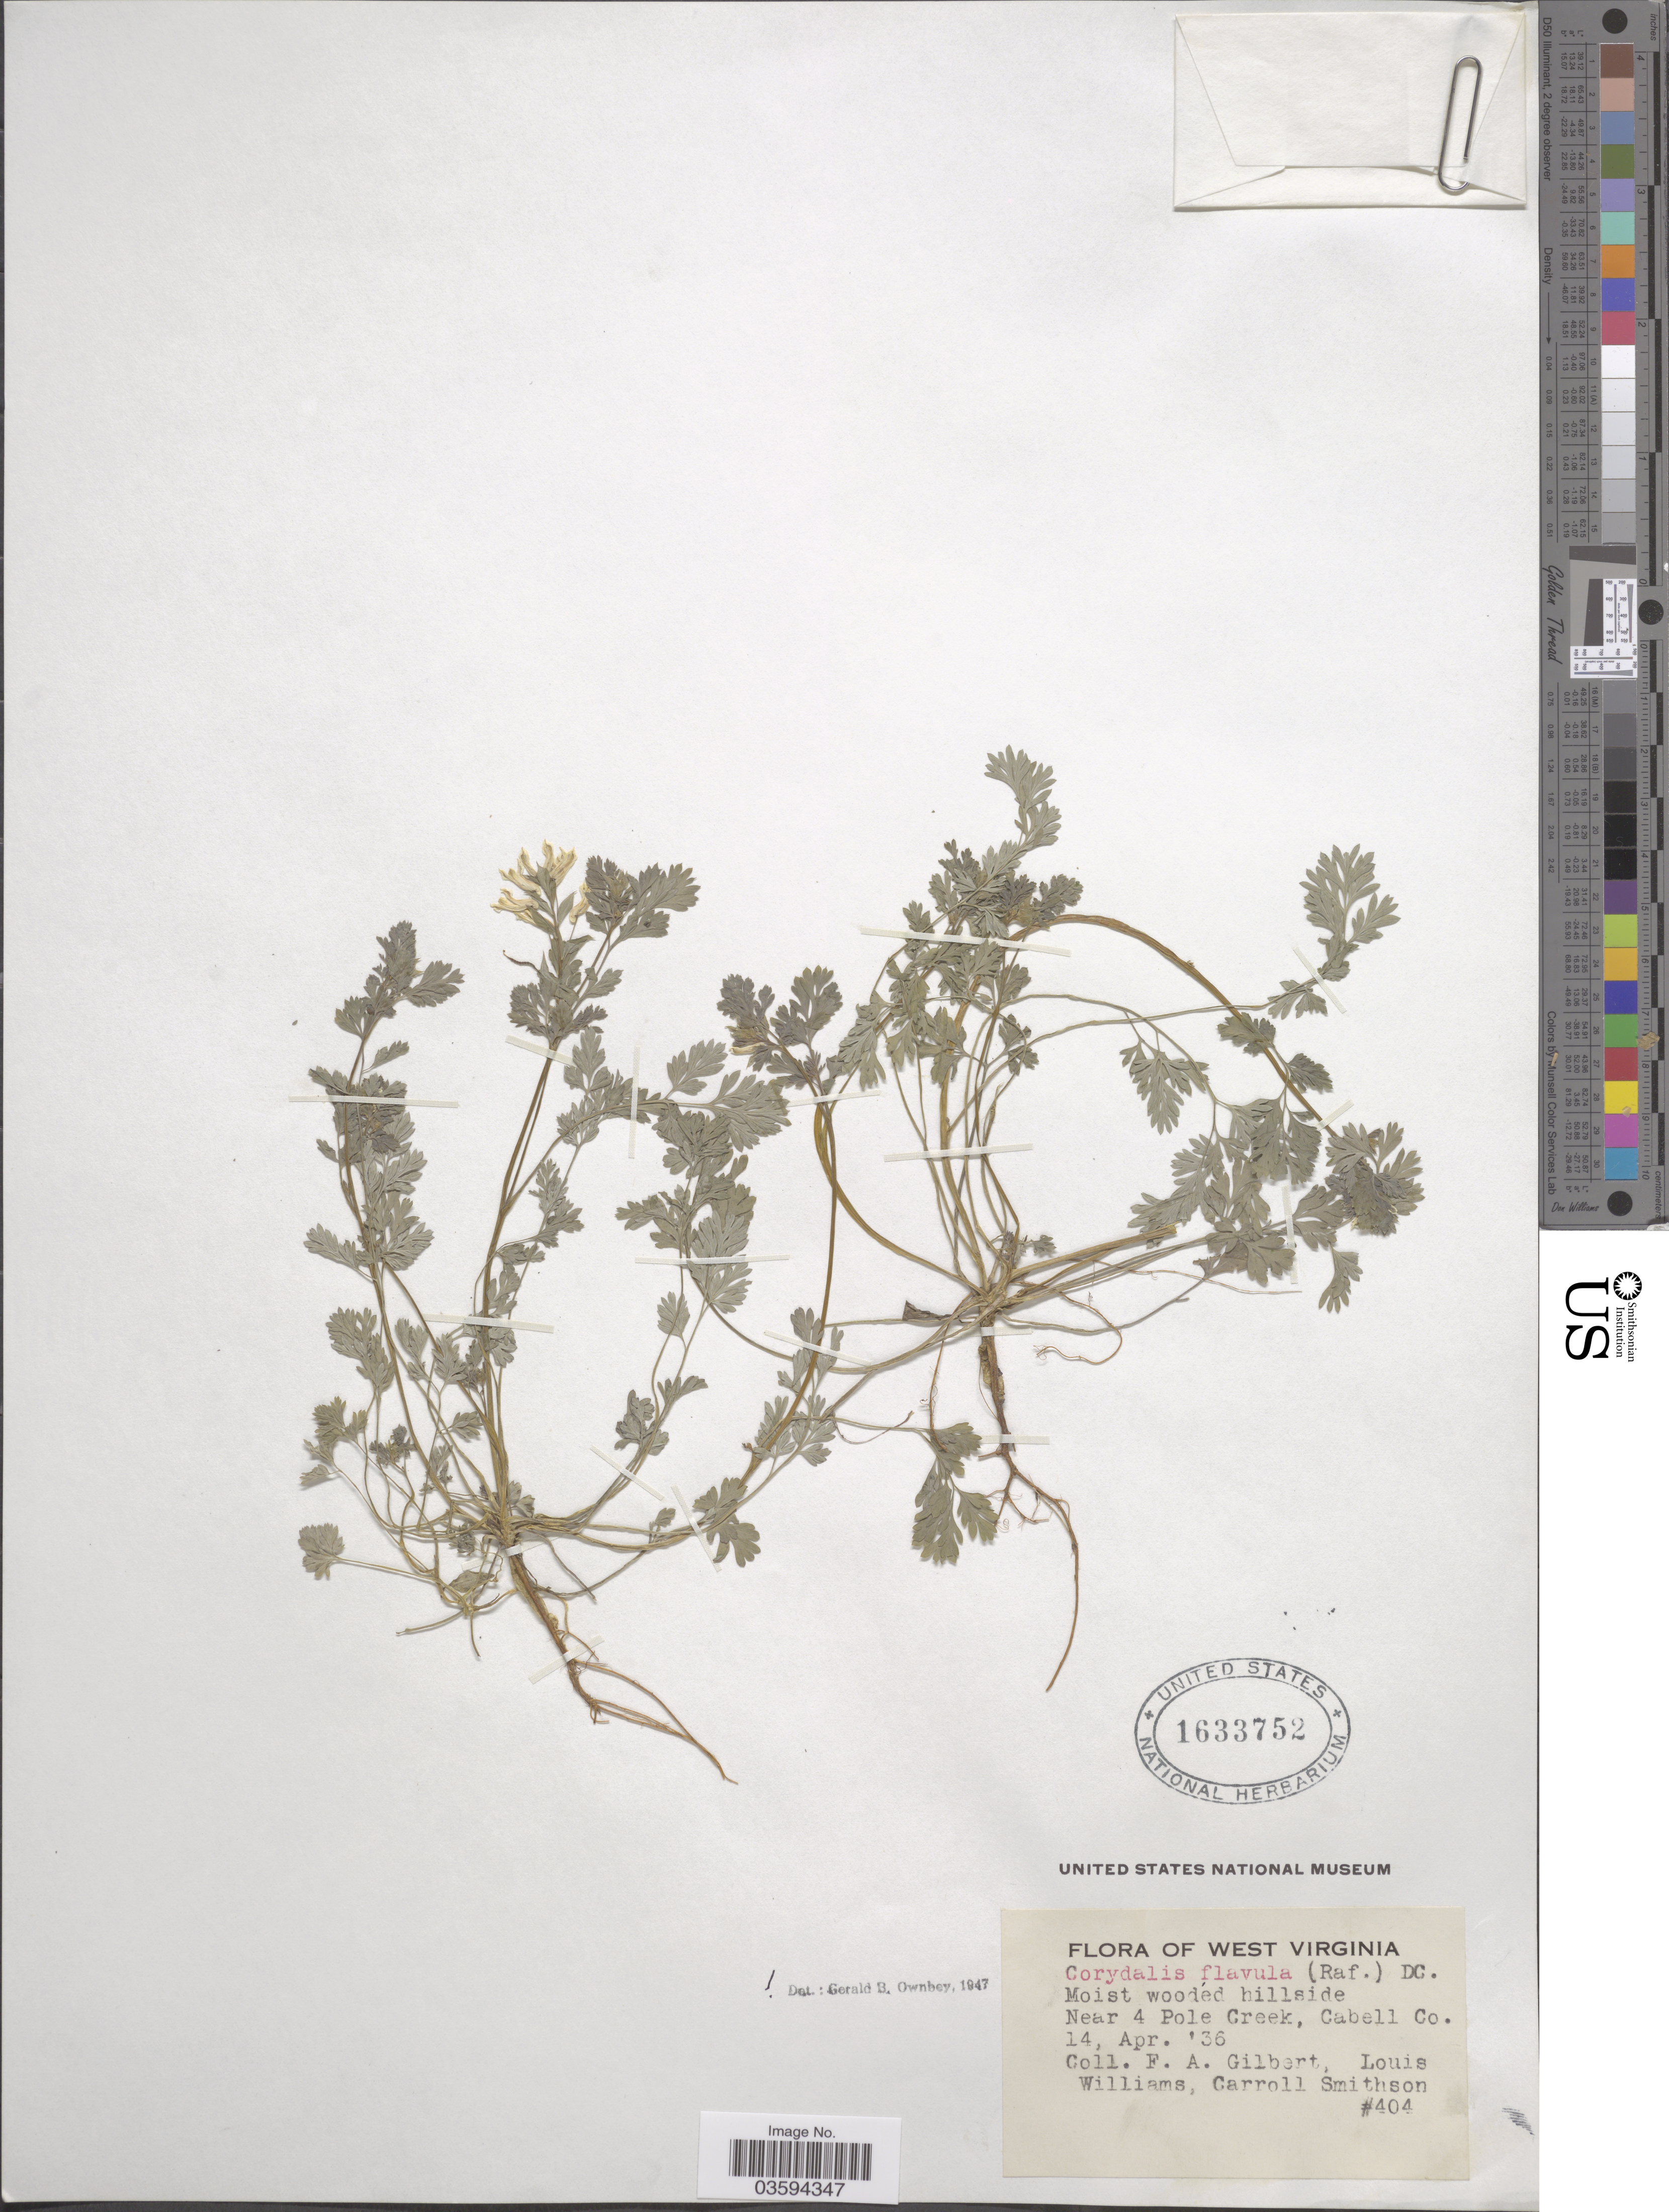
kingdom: Plantae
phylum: Tracheophyta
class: Magnoliopsida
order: Ranunculales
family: Papaveraceae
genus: Corydalis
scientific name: Corydalis flavula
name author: (Raf.) DC.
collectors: F. A. Gilbert, L. Williams & C. Smithson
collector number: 404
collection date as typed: Transcribed d/m/y: 14/4/36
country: United States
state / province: West Virginia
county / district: Cabell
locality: Moist wooded hillside. Near 4 Pole Creek, Cabell Co.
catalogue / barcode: US 1633752